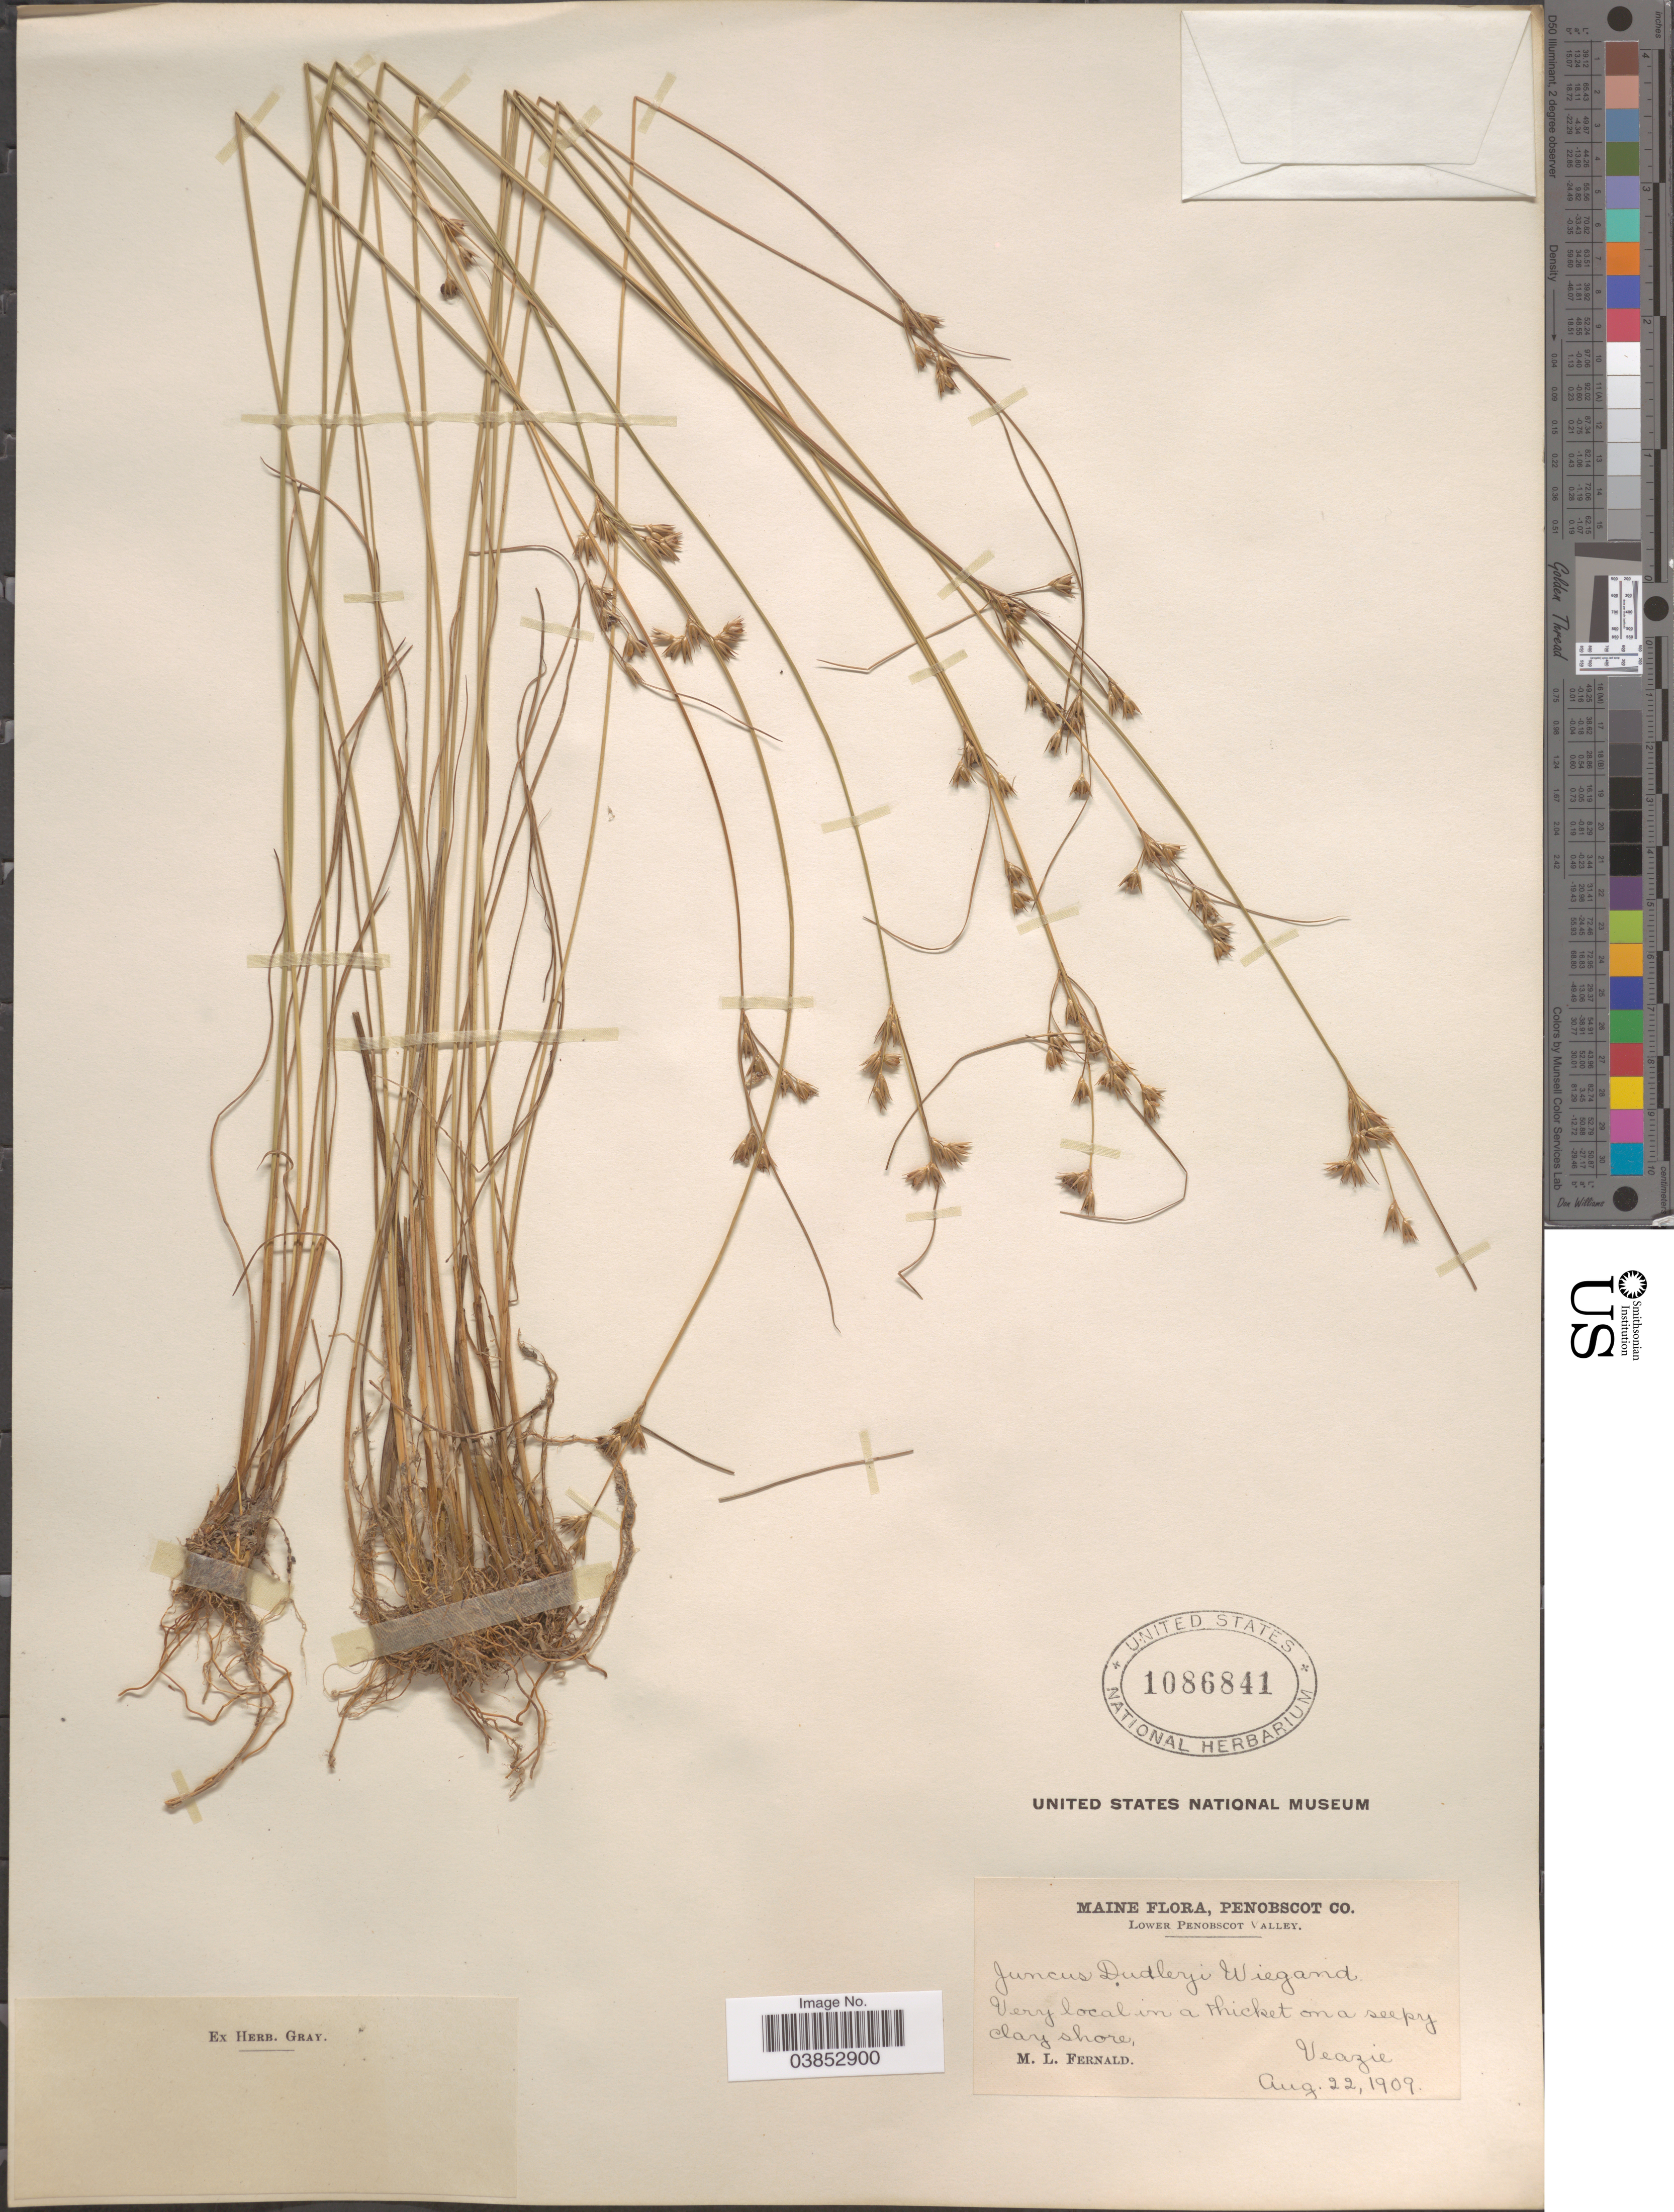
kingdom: Plantae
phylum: Tracheophyta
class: Liliopsida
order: Poales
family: Juncaceae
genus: Juncus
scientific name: Juncus dudleyi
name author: Wiegand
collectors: M. L. Fernald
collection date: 1909-08-22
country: United States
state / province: Maine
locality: Penobscot Co. Lower Penobscot Valley. Very local in a thicket on a seepy clay shore, Veazie.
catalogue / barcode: US 1086841